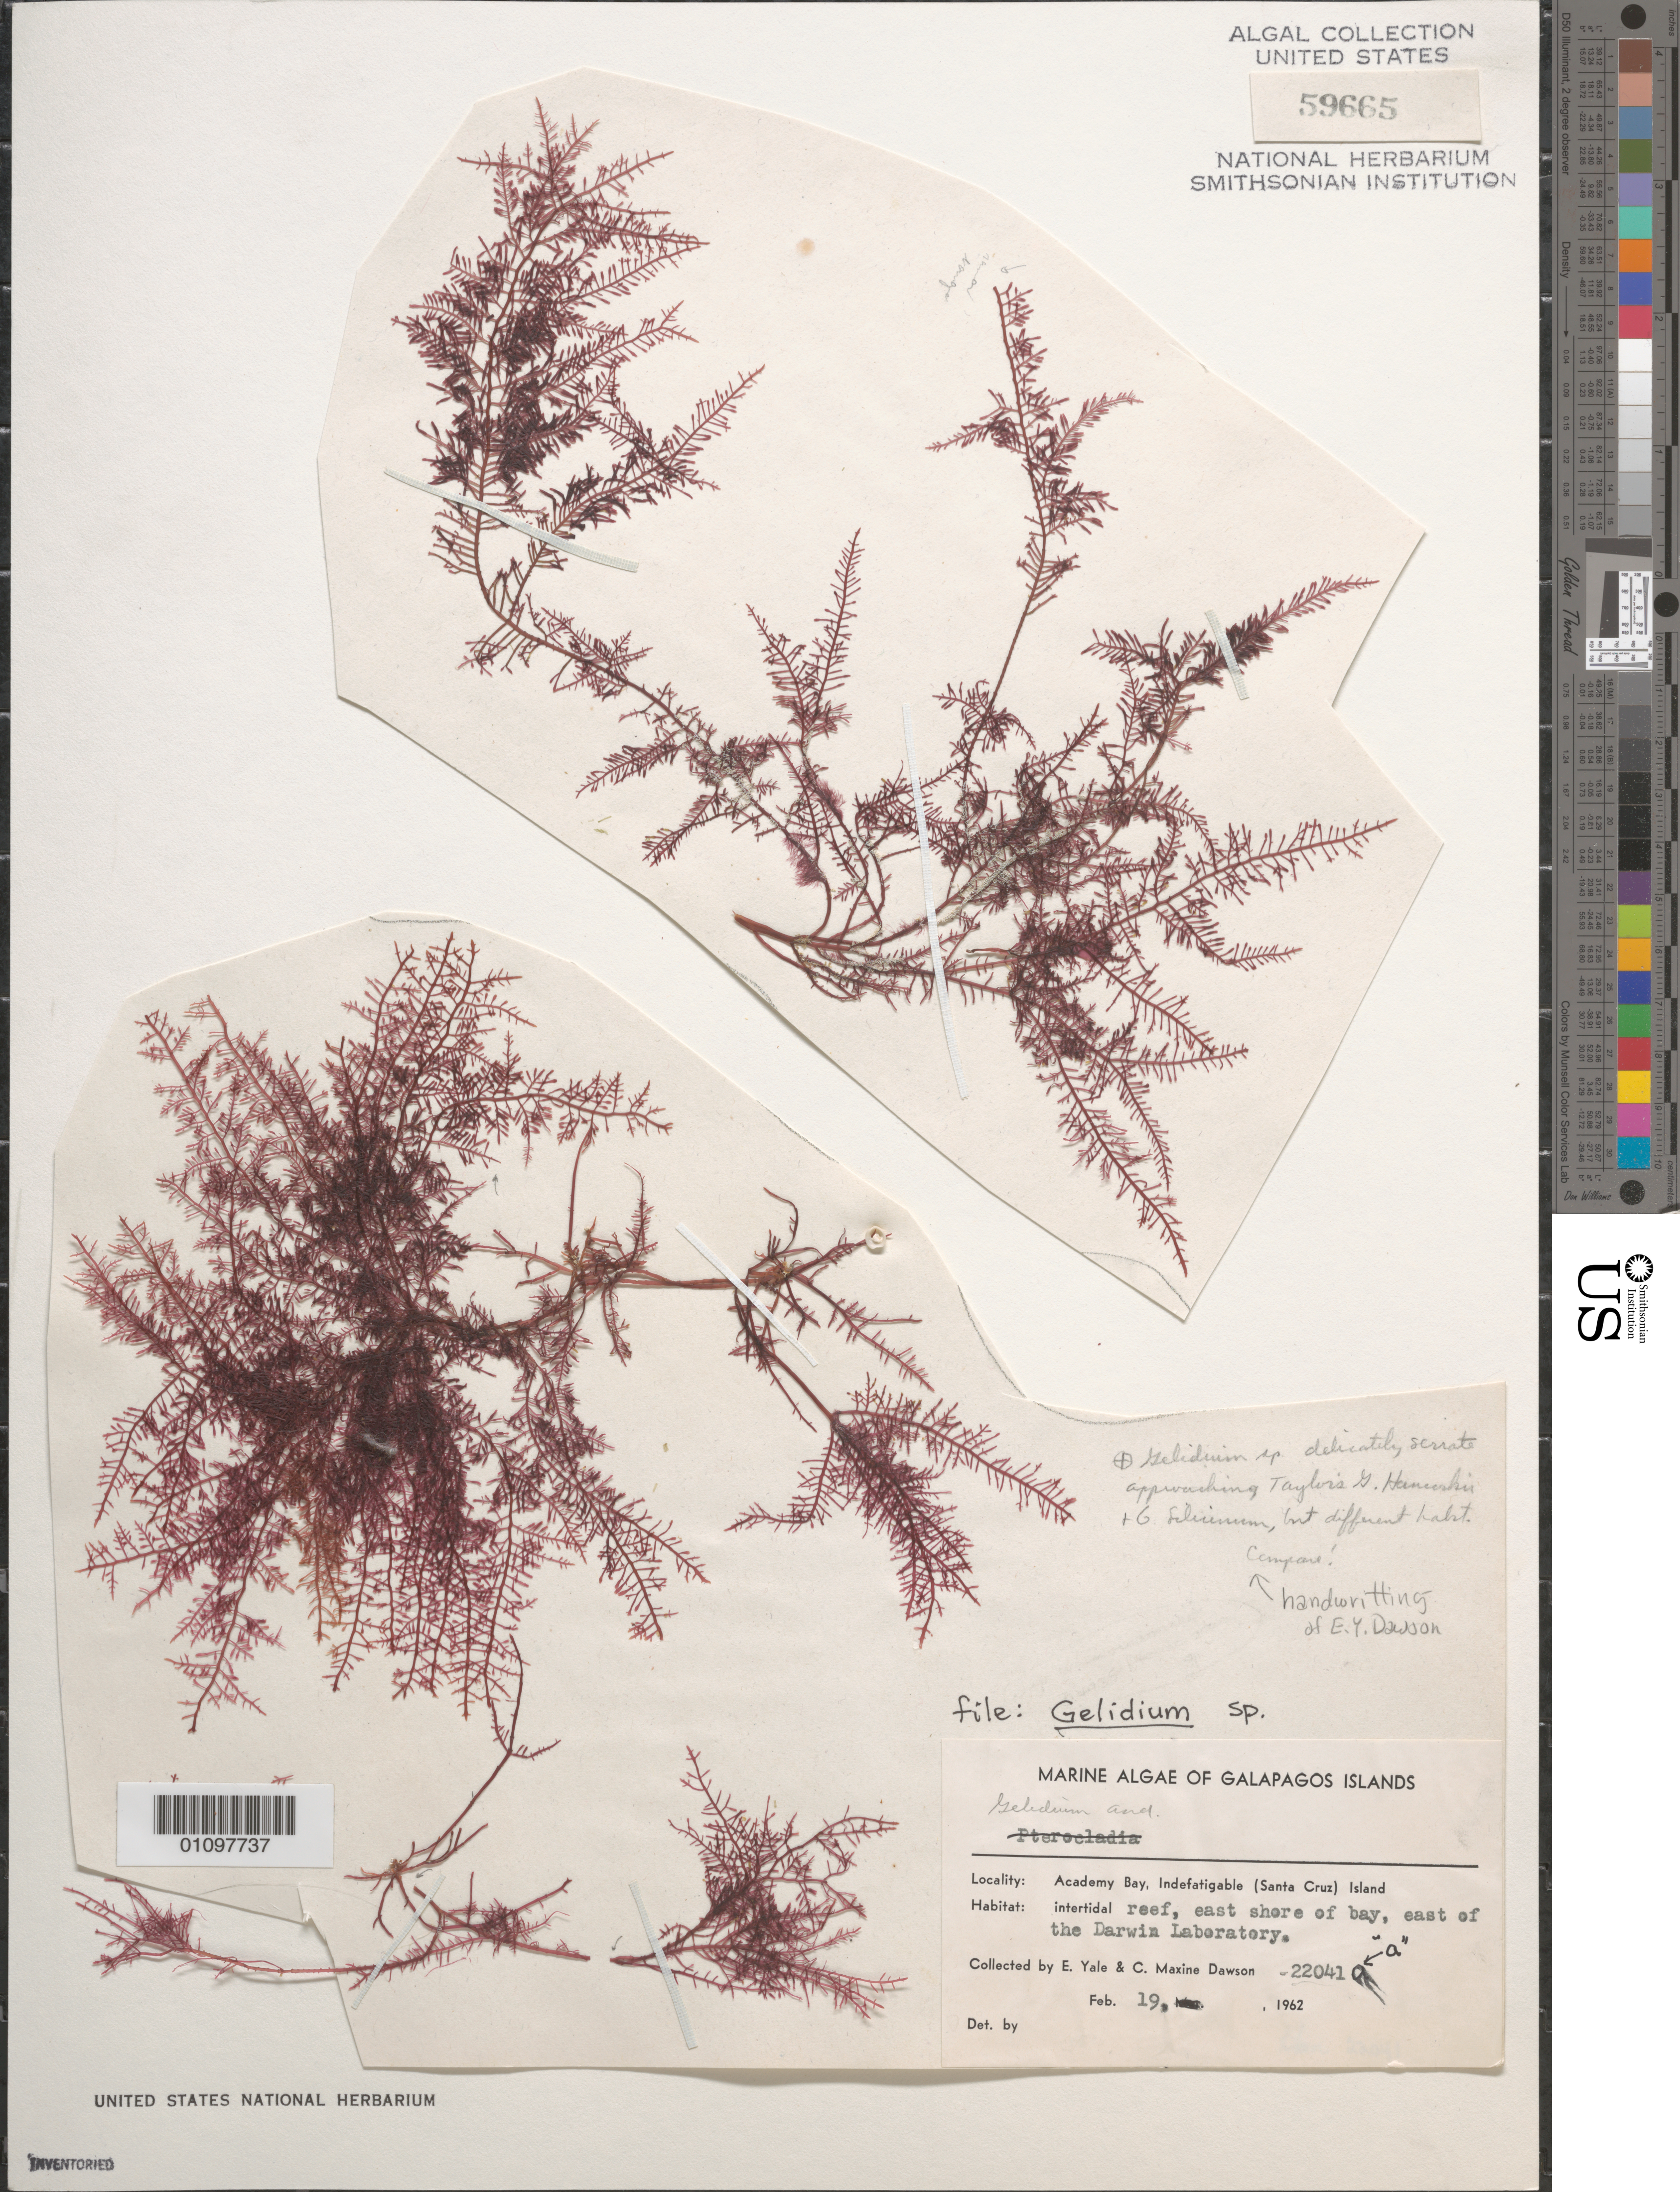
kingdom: Plantae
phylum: Rhodophyta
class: Florideophyceae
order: Gelidiales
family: Gelidiaceae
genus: Gelidium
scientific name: Gelidium sp.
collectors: E. Y. Dawson & C. M. Dawson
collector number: EYD 22041a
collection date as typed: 19 Feb 1962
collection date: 1962-02-19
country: Ecuador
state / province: Colón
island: Santa Cruz [Indefatigable, Chaves]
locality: Academy Bay east of Darwin Station (Darwin Laboratory)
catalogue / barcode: US 59665